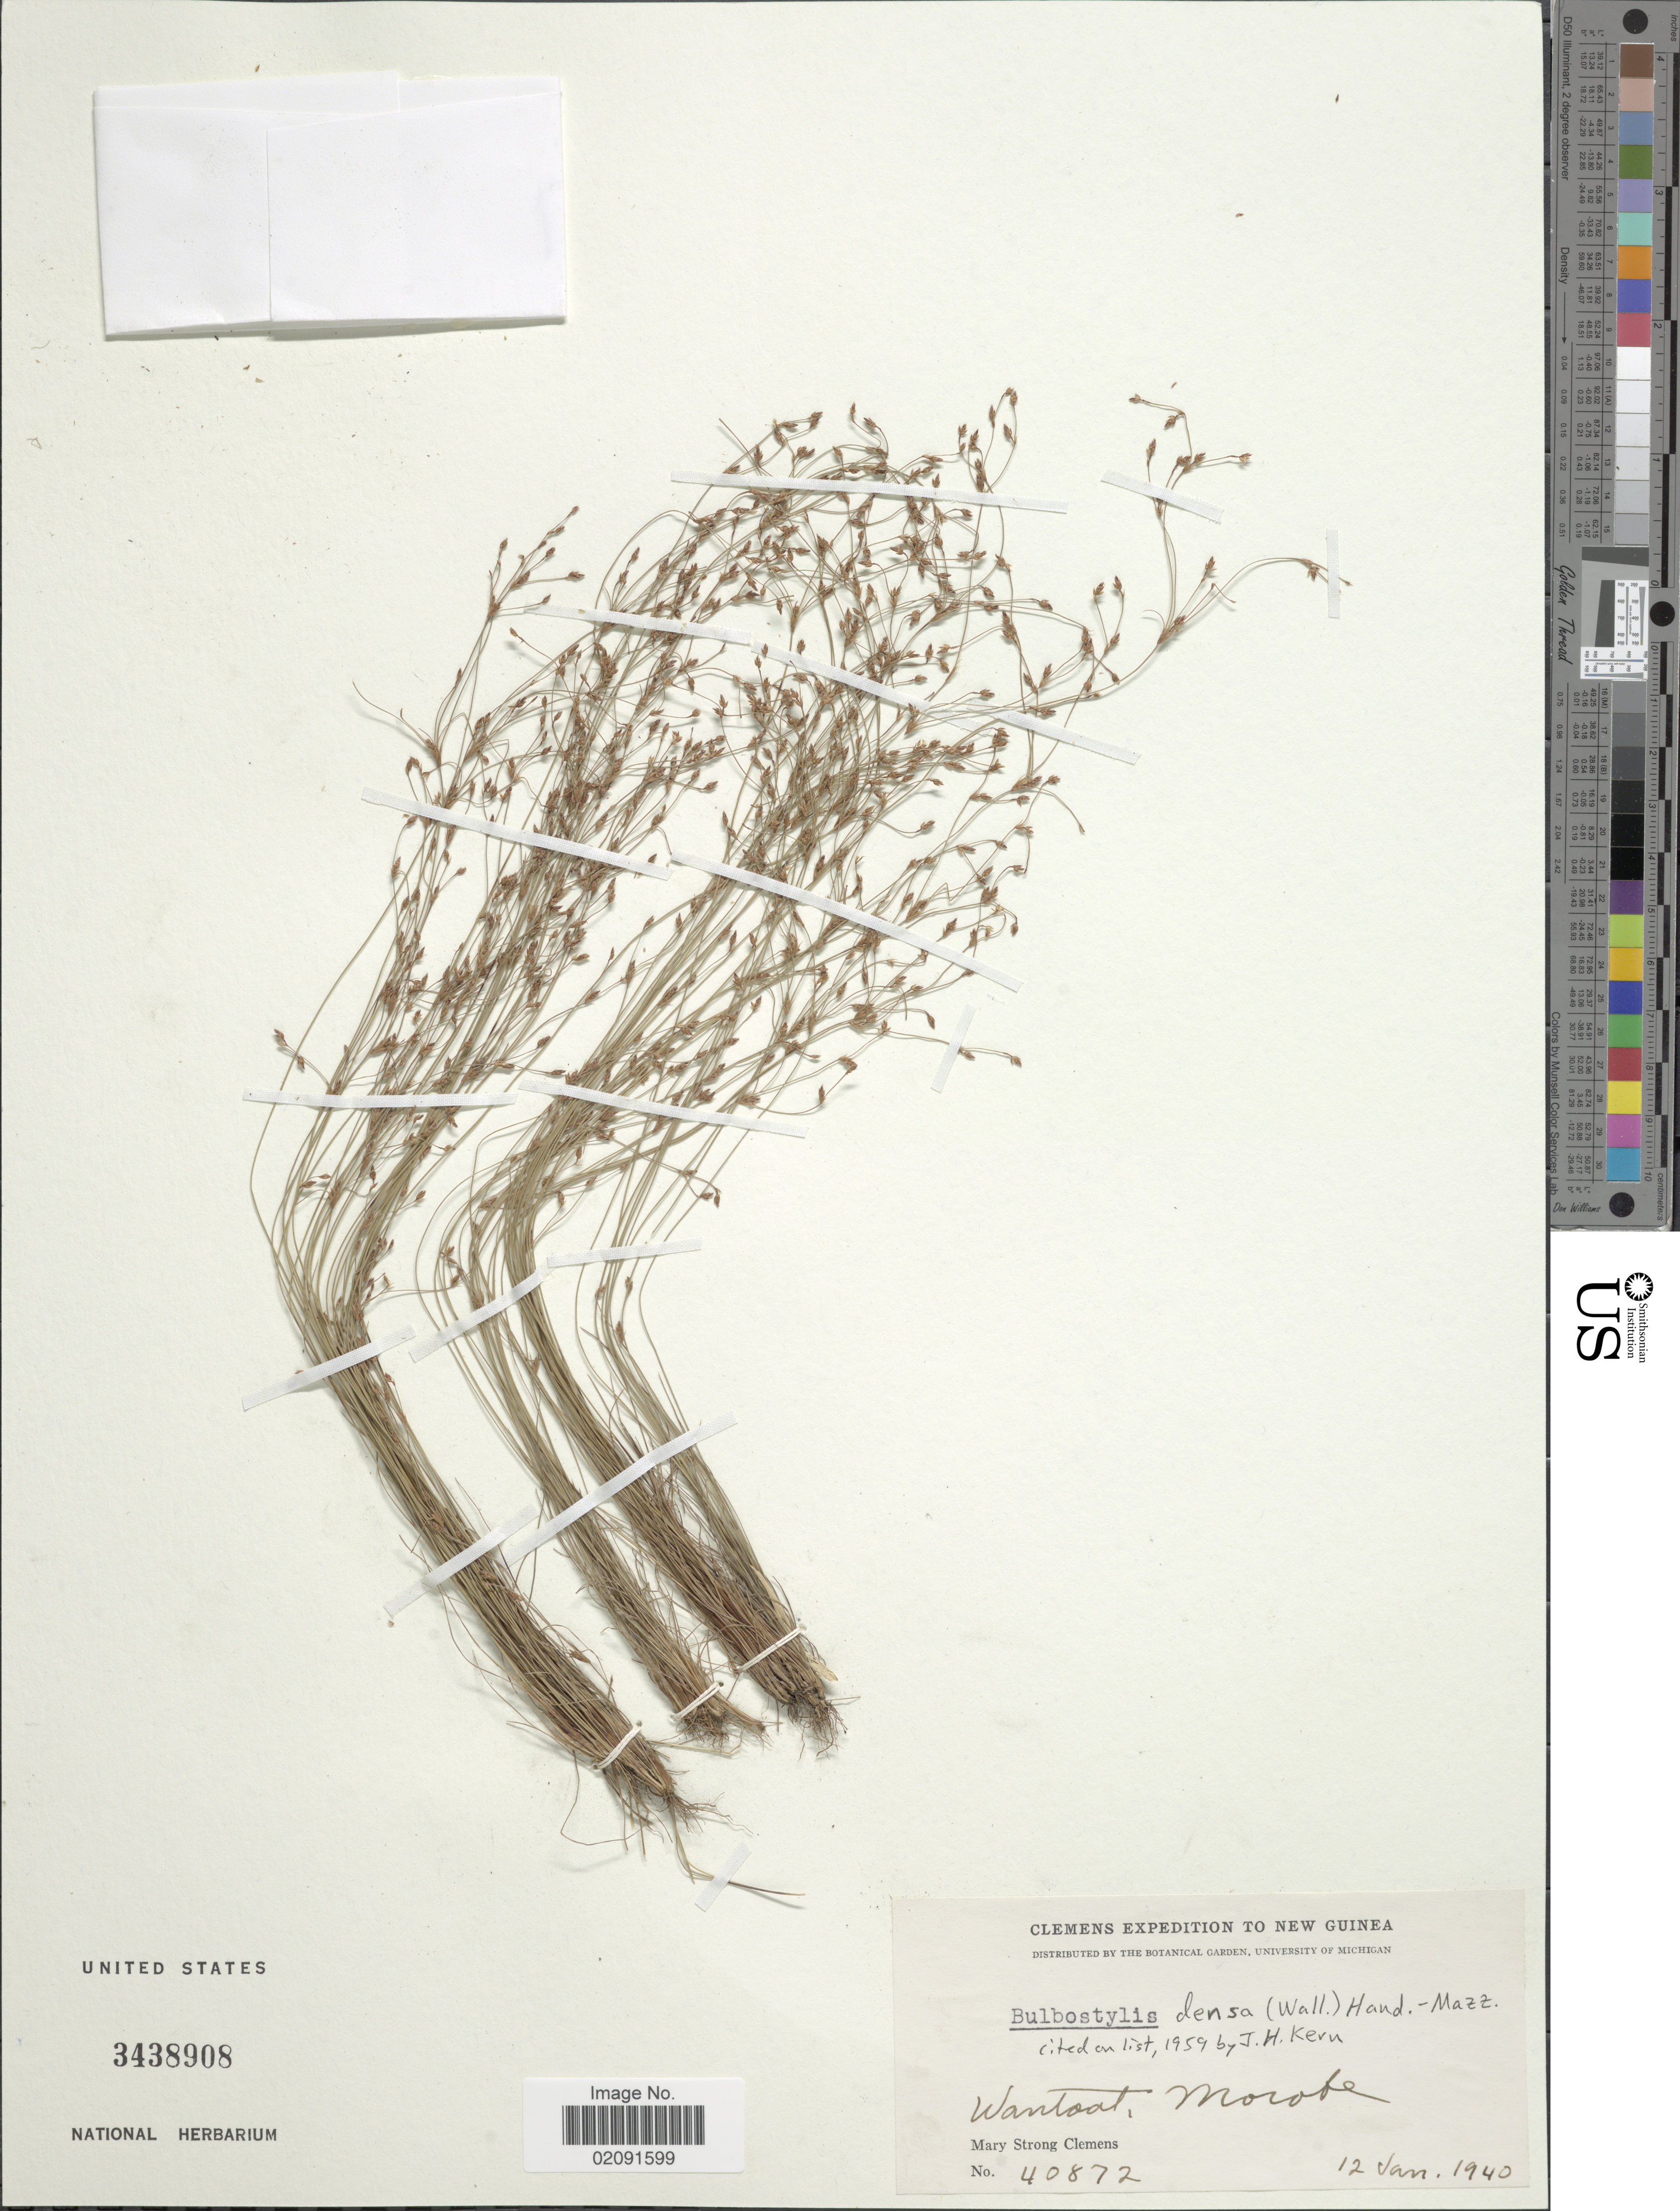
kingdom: Plantae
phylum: Tracheophyta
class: Liliopsida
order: Poales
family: Cyperaceae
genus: Bulbostylis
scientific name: Bulbostylis densa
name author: (Wall.) Hand.-Mazz.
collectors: M. S. Clemens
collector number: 40872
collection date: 1940-01-12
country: Papua New Guinea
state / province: Morobe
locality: New Guinea. Wantoat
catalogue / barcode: US 3438908